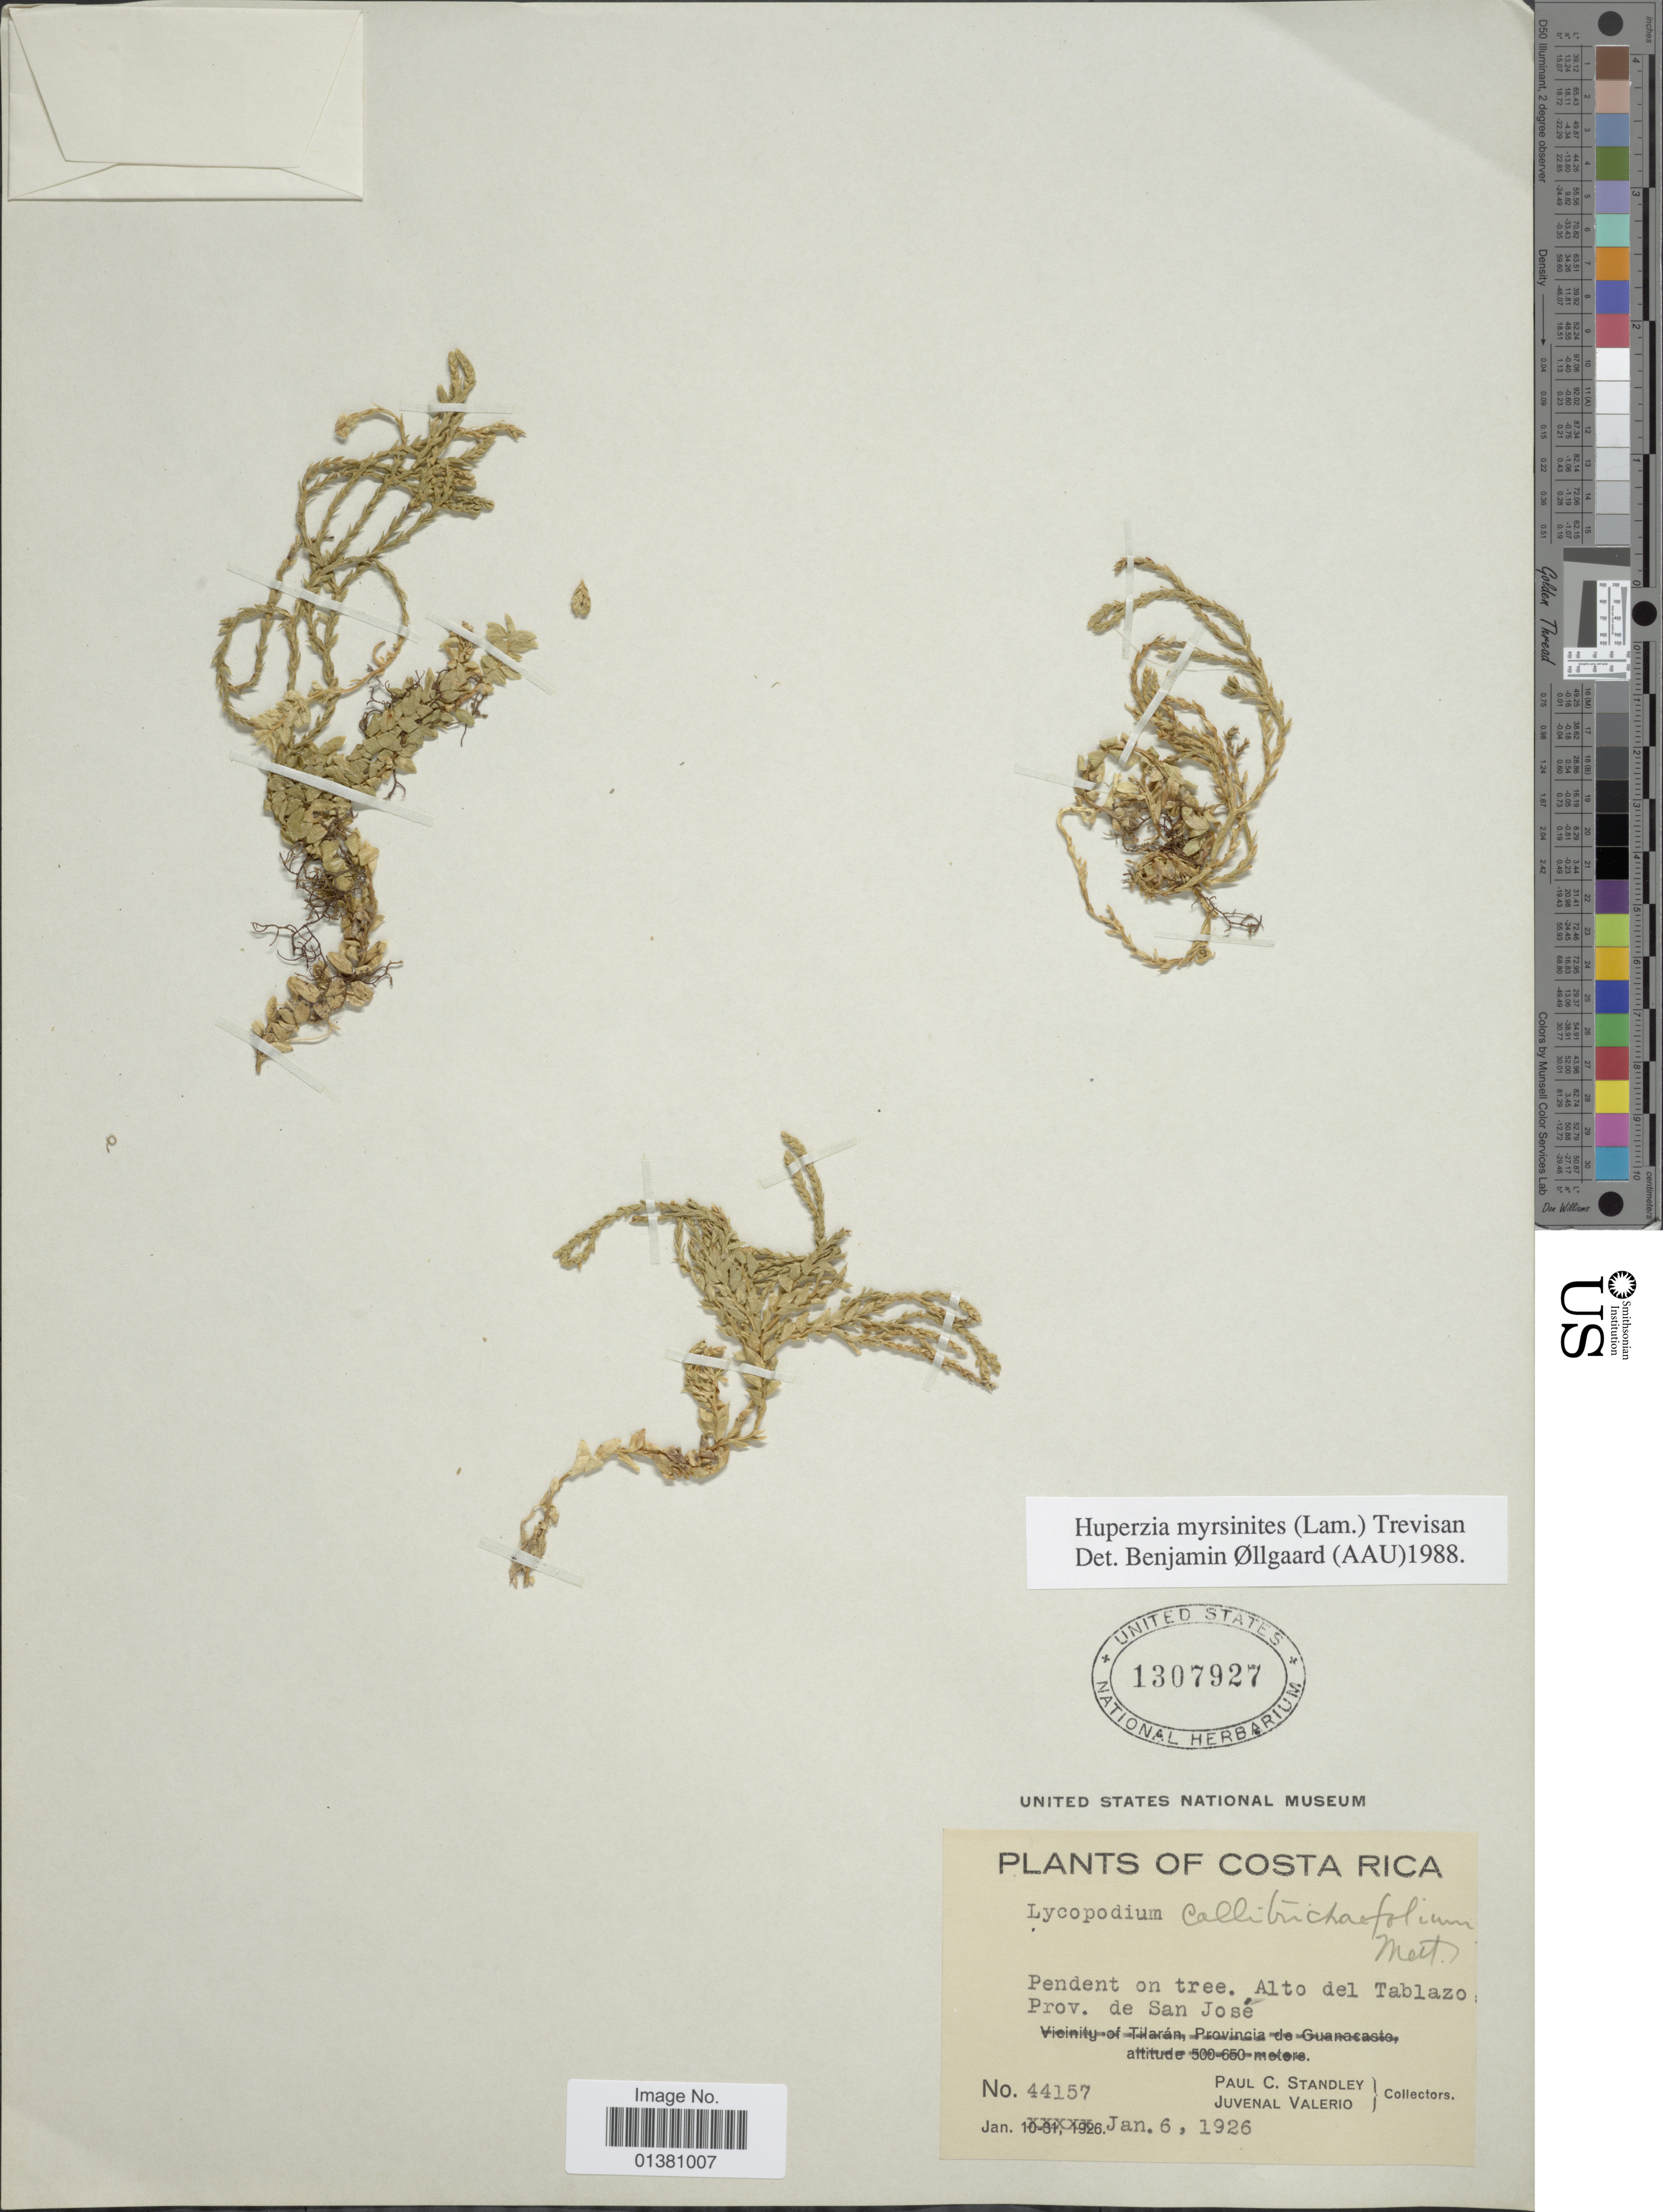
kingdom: Plantae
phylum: Tracheophyta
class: Lycopodiopsida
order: Lycopodiales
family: Lycopodiaceae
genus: Phlegmariurus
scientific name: Phlegmariurus myrsinites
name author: (Lam.) B. Øllg.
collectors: P. C. Standley & J. Valerio R.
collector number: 44157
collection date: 1926-01-06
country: Costa Rica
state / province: San José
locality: Alto del Tablazo, prov. de San José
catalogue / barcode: US 1307927